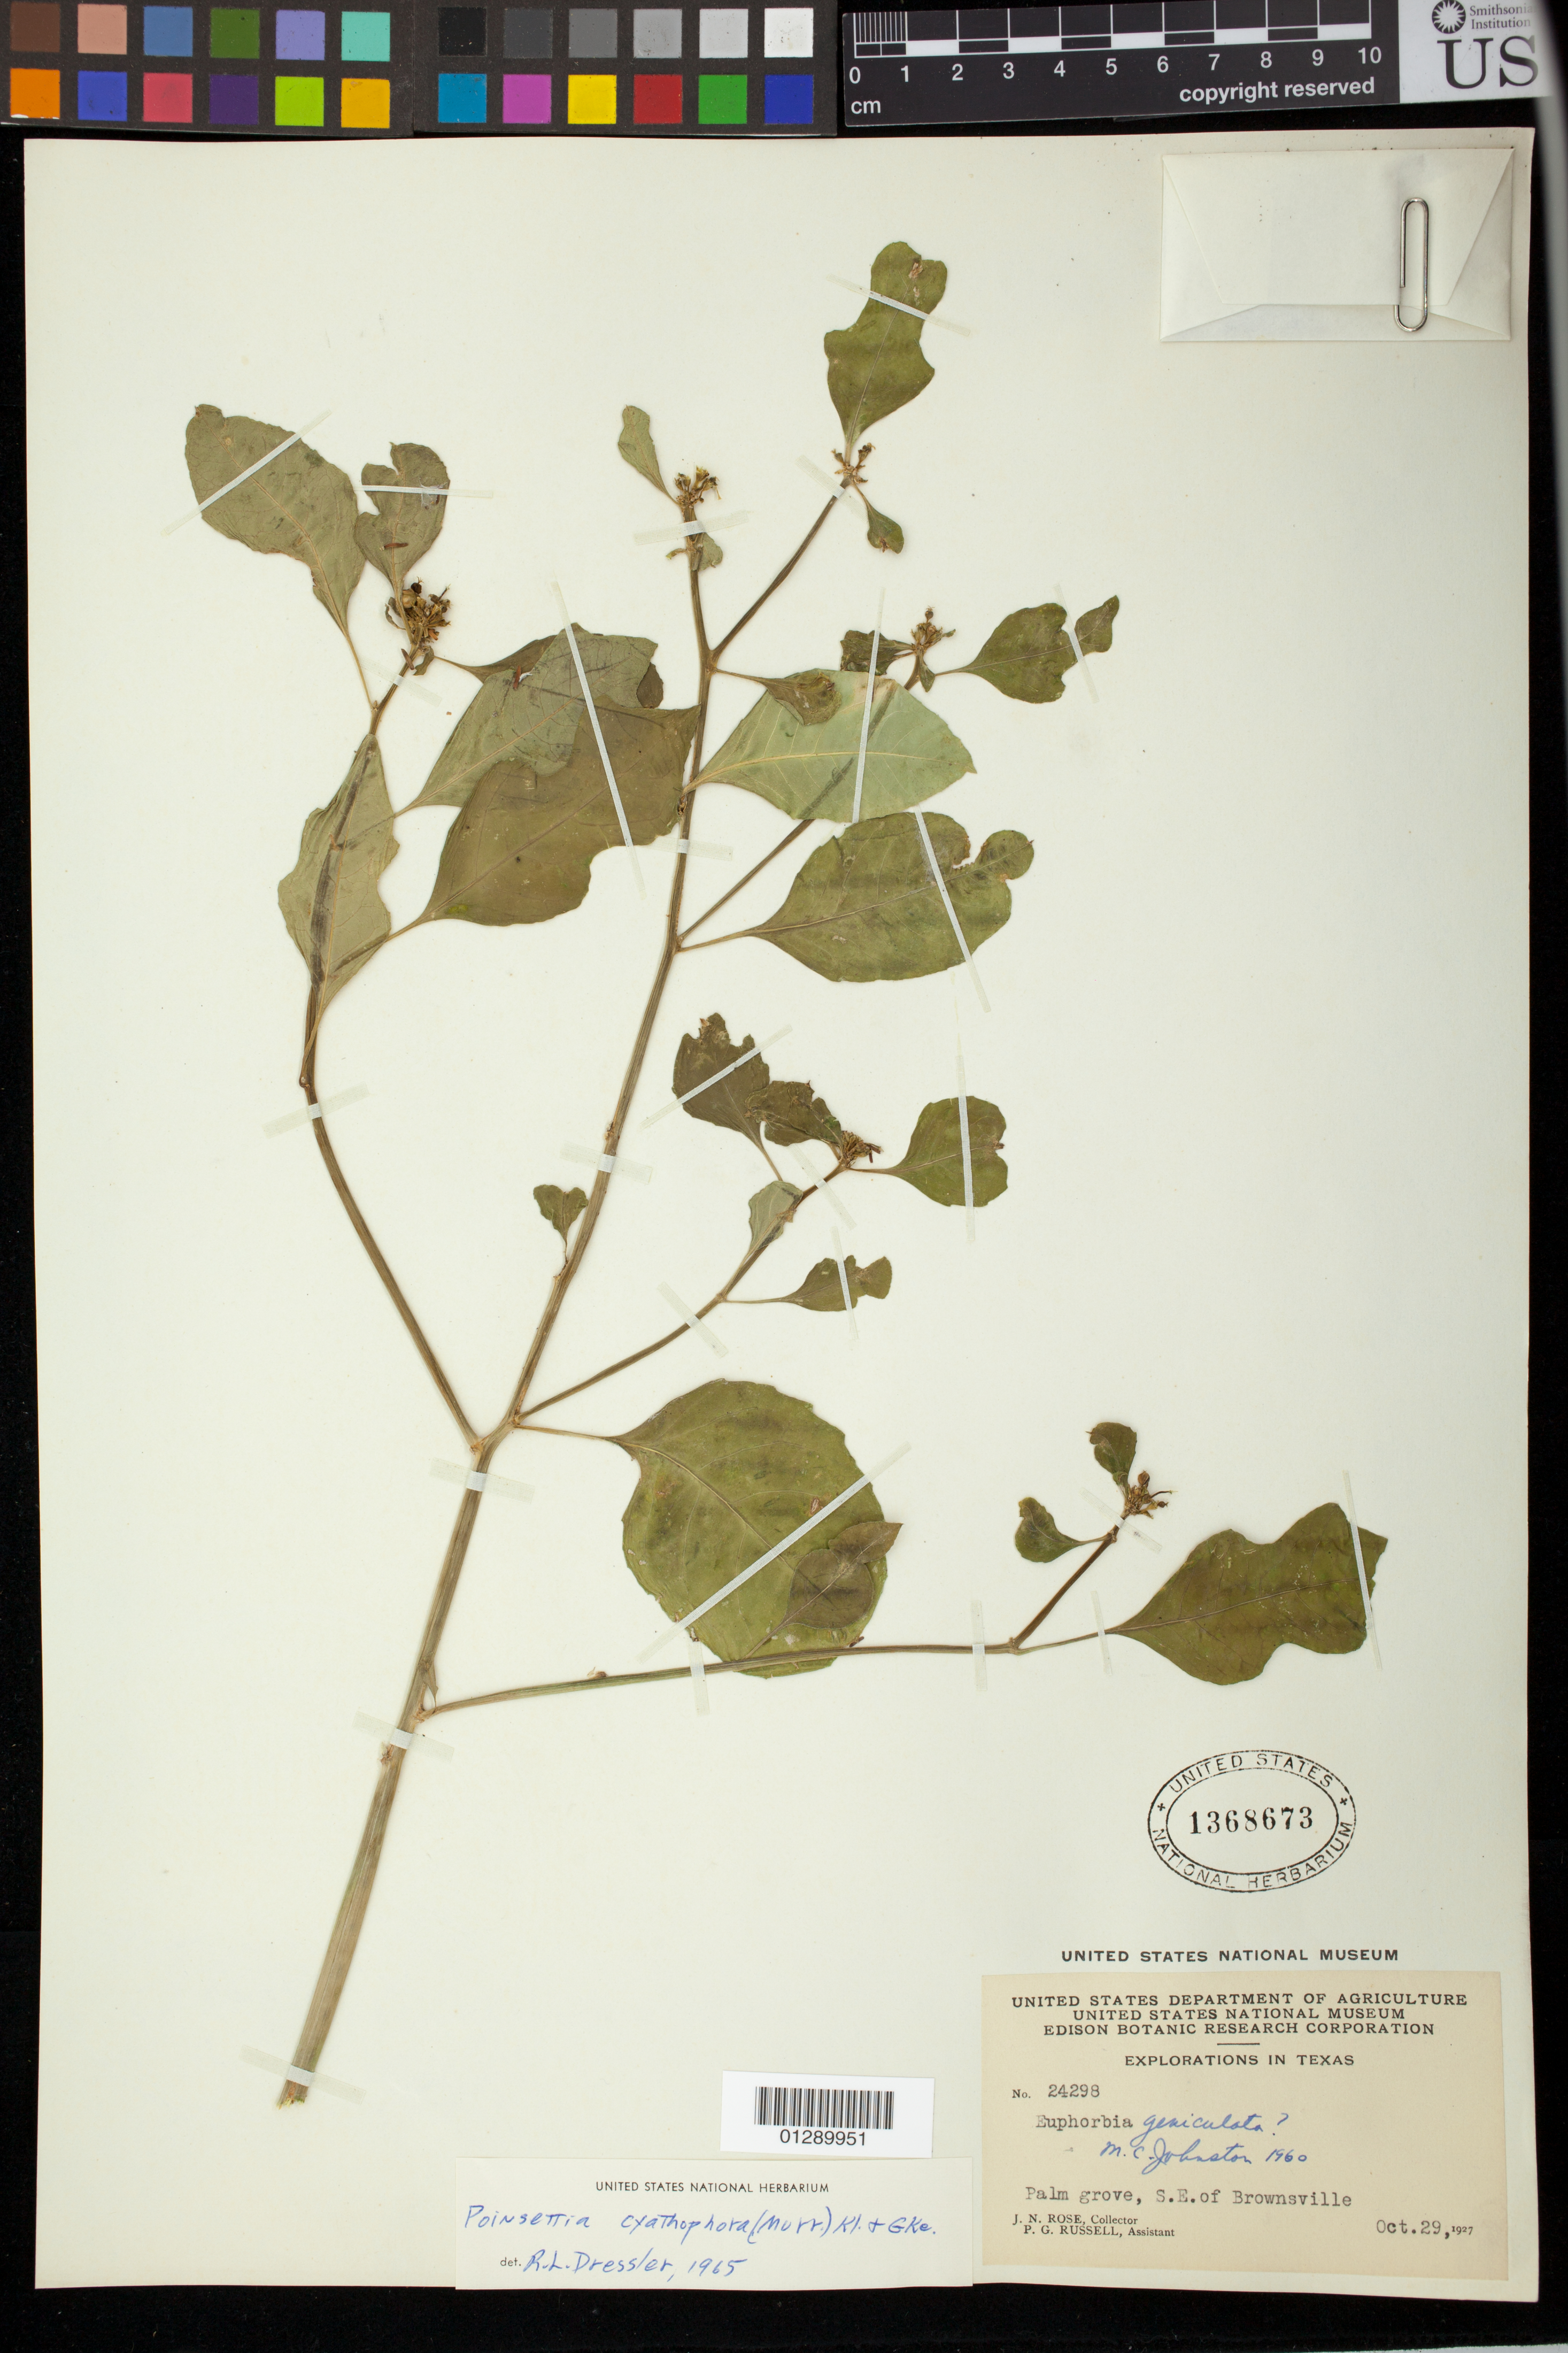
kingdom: Plantae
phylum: Tracheophyta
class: Magnoliopsida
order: Malpighiales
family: Euphorbiaceae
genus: Euphorbia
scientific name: Euphorbia heterophylla var. cyathophora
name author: (Murr.) Griseb.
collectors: J. N. Rose & P. G. Russell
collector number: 24298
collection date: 1927-10-29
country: United States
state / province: Texas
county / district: Cameron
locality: Southeast of Brownsville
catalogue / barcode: US 1368673